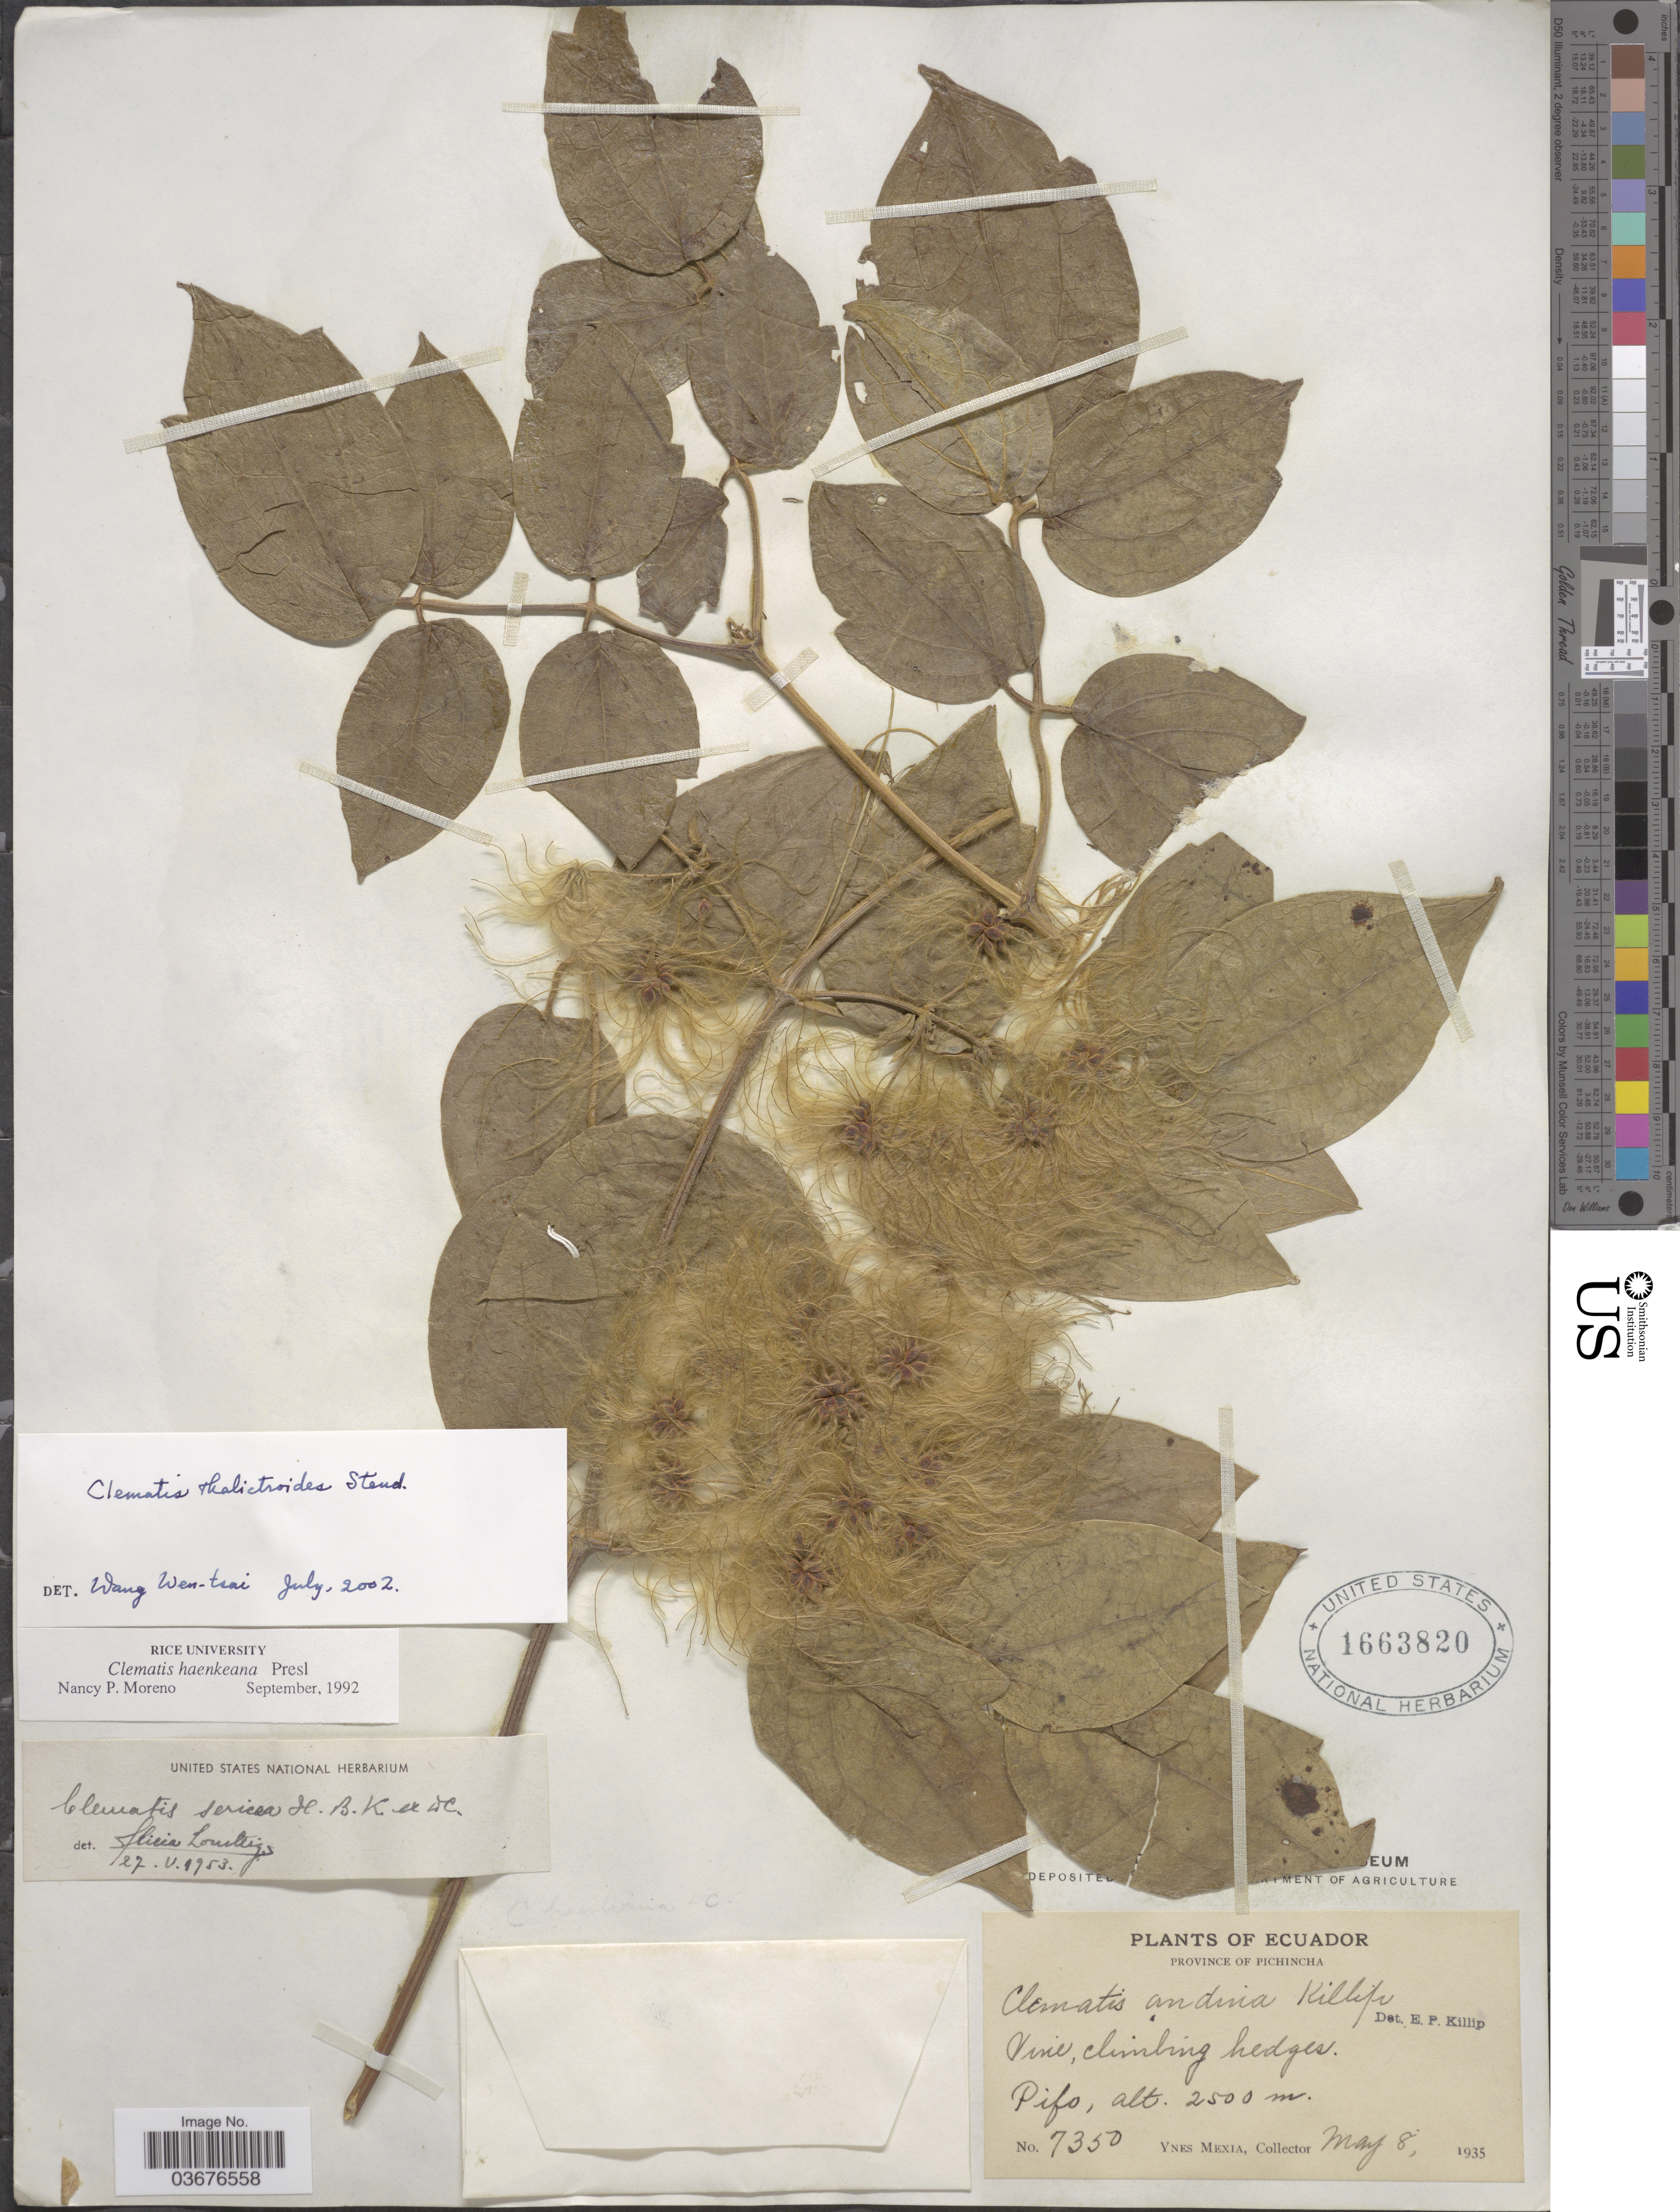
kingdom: Plantae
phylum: Tracheophyta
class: Magnoliopsida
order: Ranunculales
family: Ranunculaceae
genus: Clematis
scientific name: Clematis thalictroides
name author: Steud.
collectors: Y. Mexia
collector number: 7350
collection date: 1935-05-08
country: Ecuador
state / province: Pichincha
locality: Pifo.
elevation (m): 2500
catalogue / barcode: US 1663820